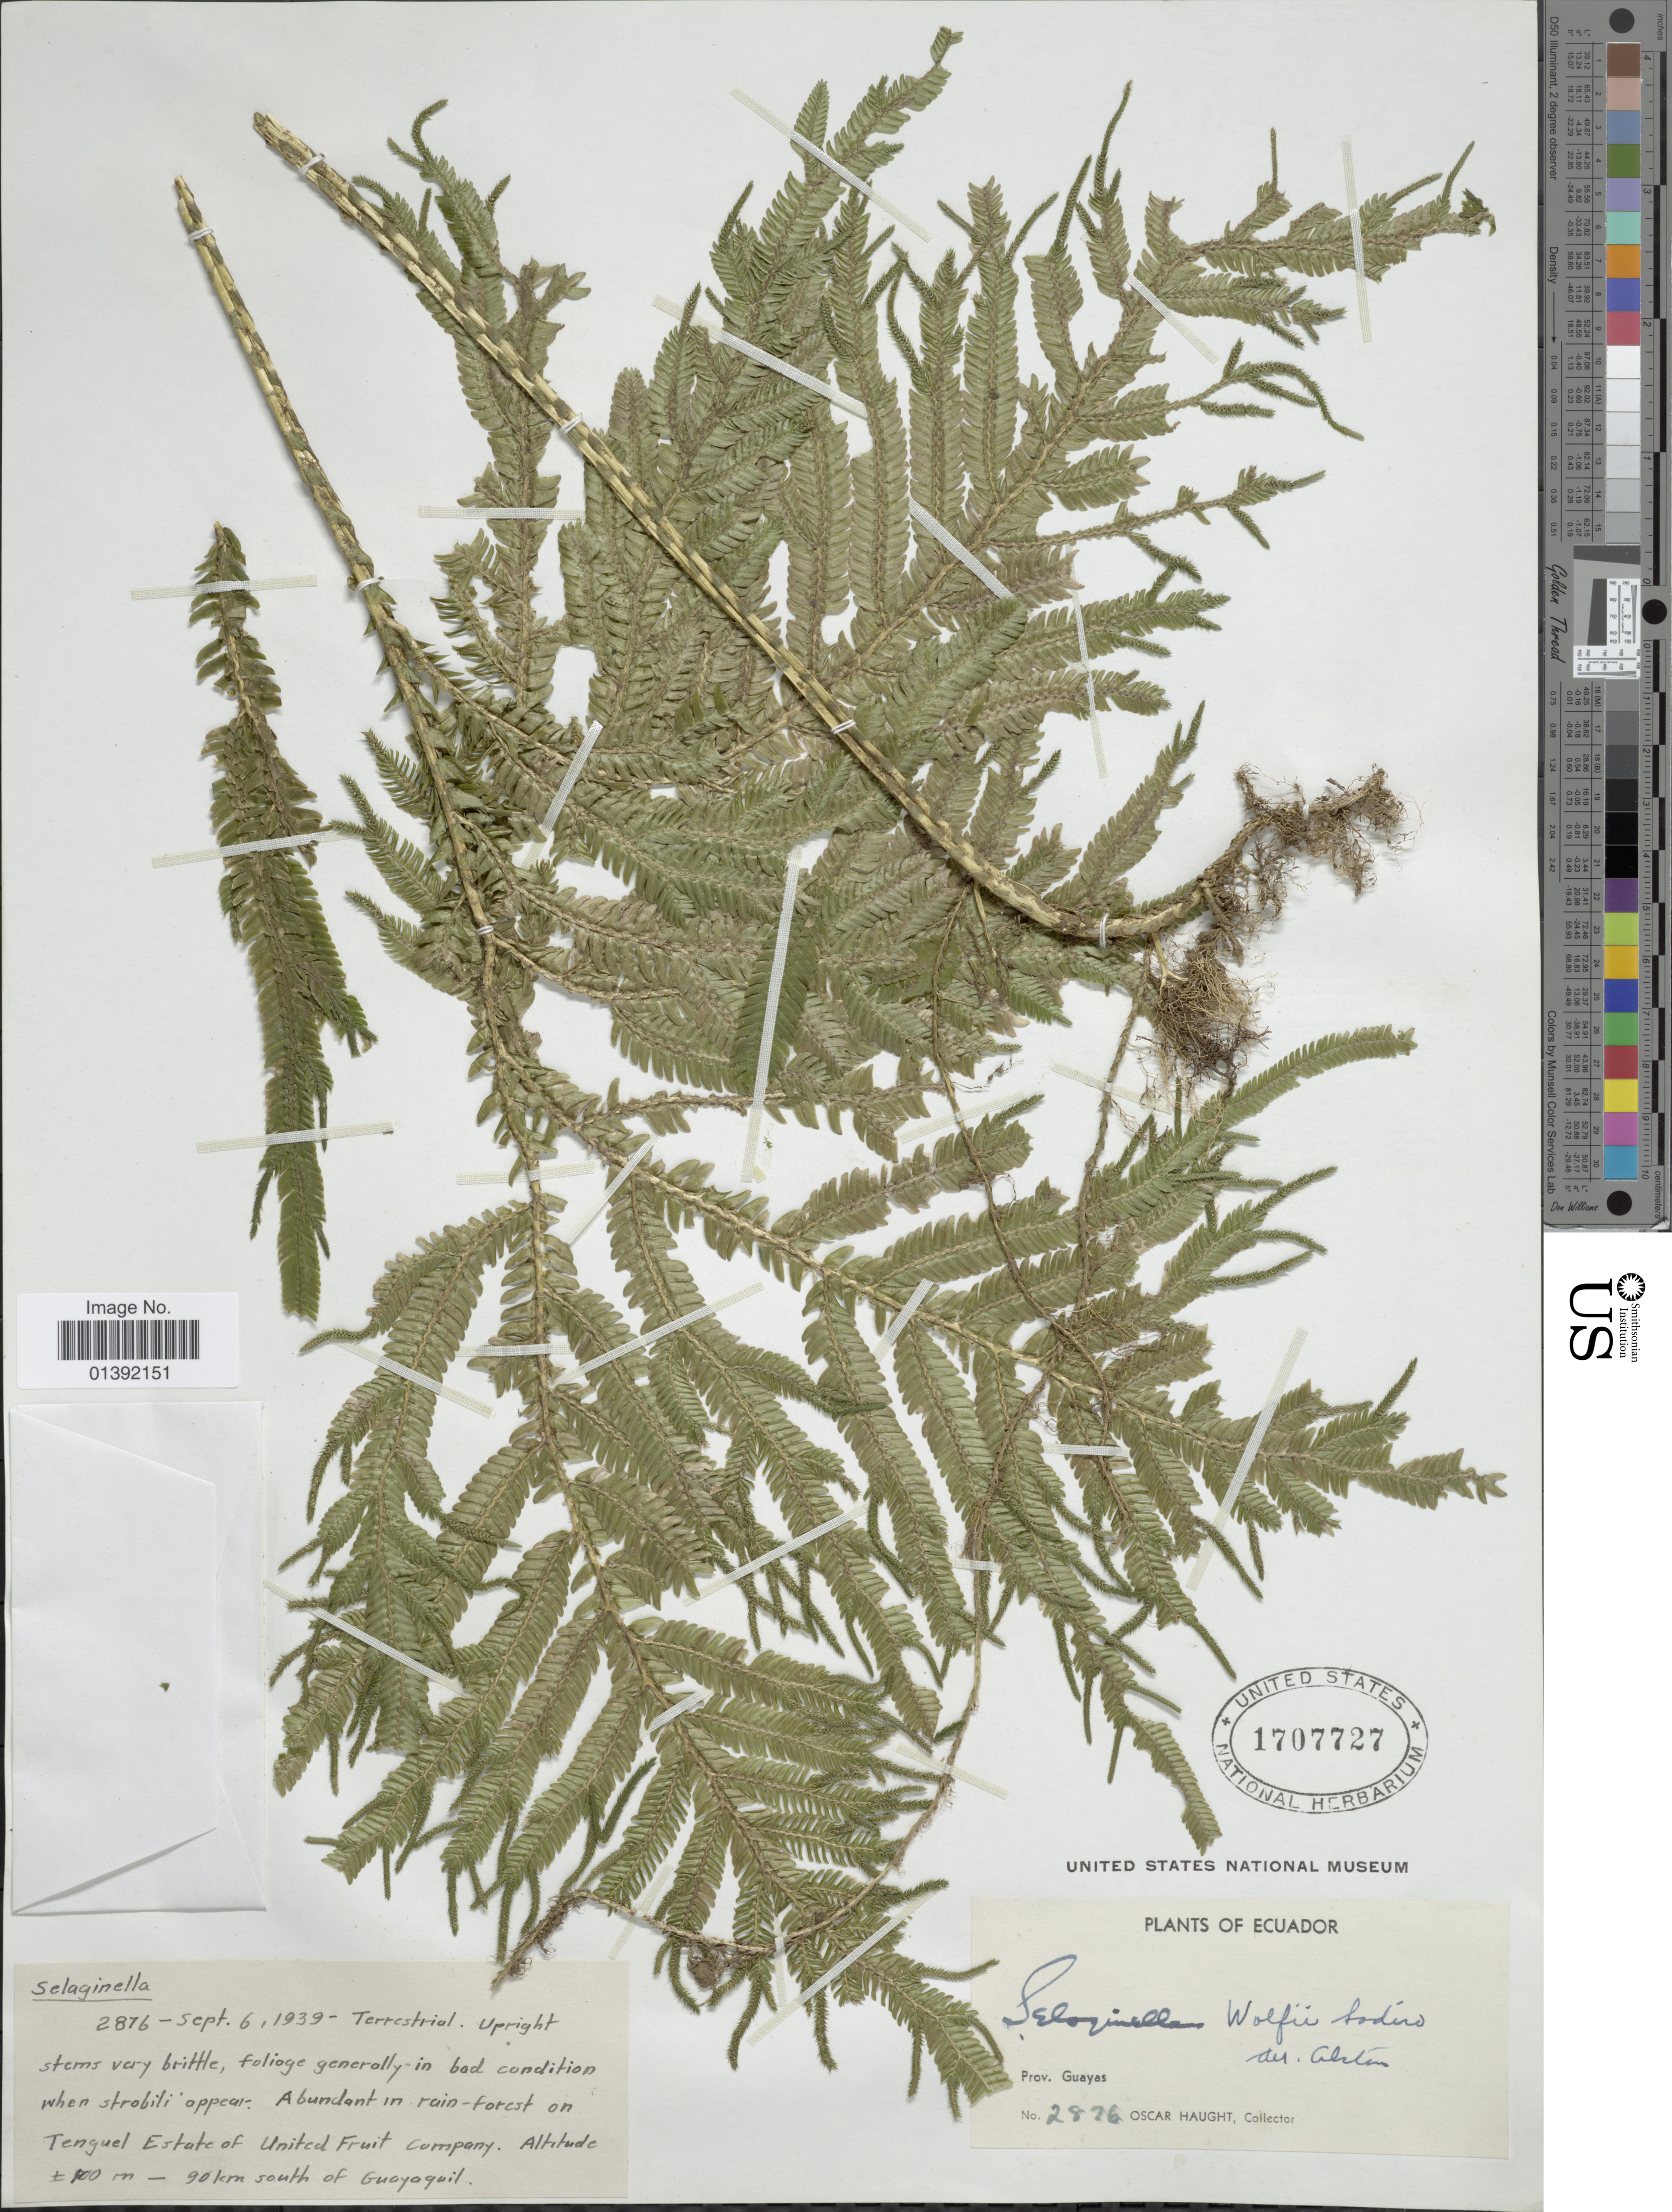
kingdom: Plantae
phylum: Tracheophyta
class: Lycopodiopsida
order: Selaginellales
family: Selaginellaceae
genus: Selaginella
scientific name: Selaginella wolffii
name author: Sodiro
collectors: O. L. Haught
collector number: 2876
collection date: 1939-09-06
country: Ecuador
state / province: Guayas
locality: On Tenguel Estate of United Fruit Company , 90 km south of Guayaquil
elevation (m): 100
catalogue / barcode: US 1707727